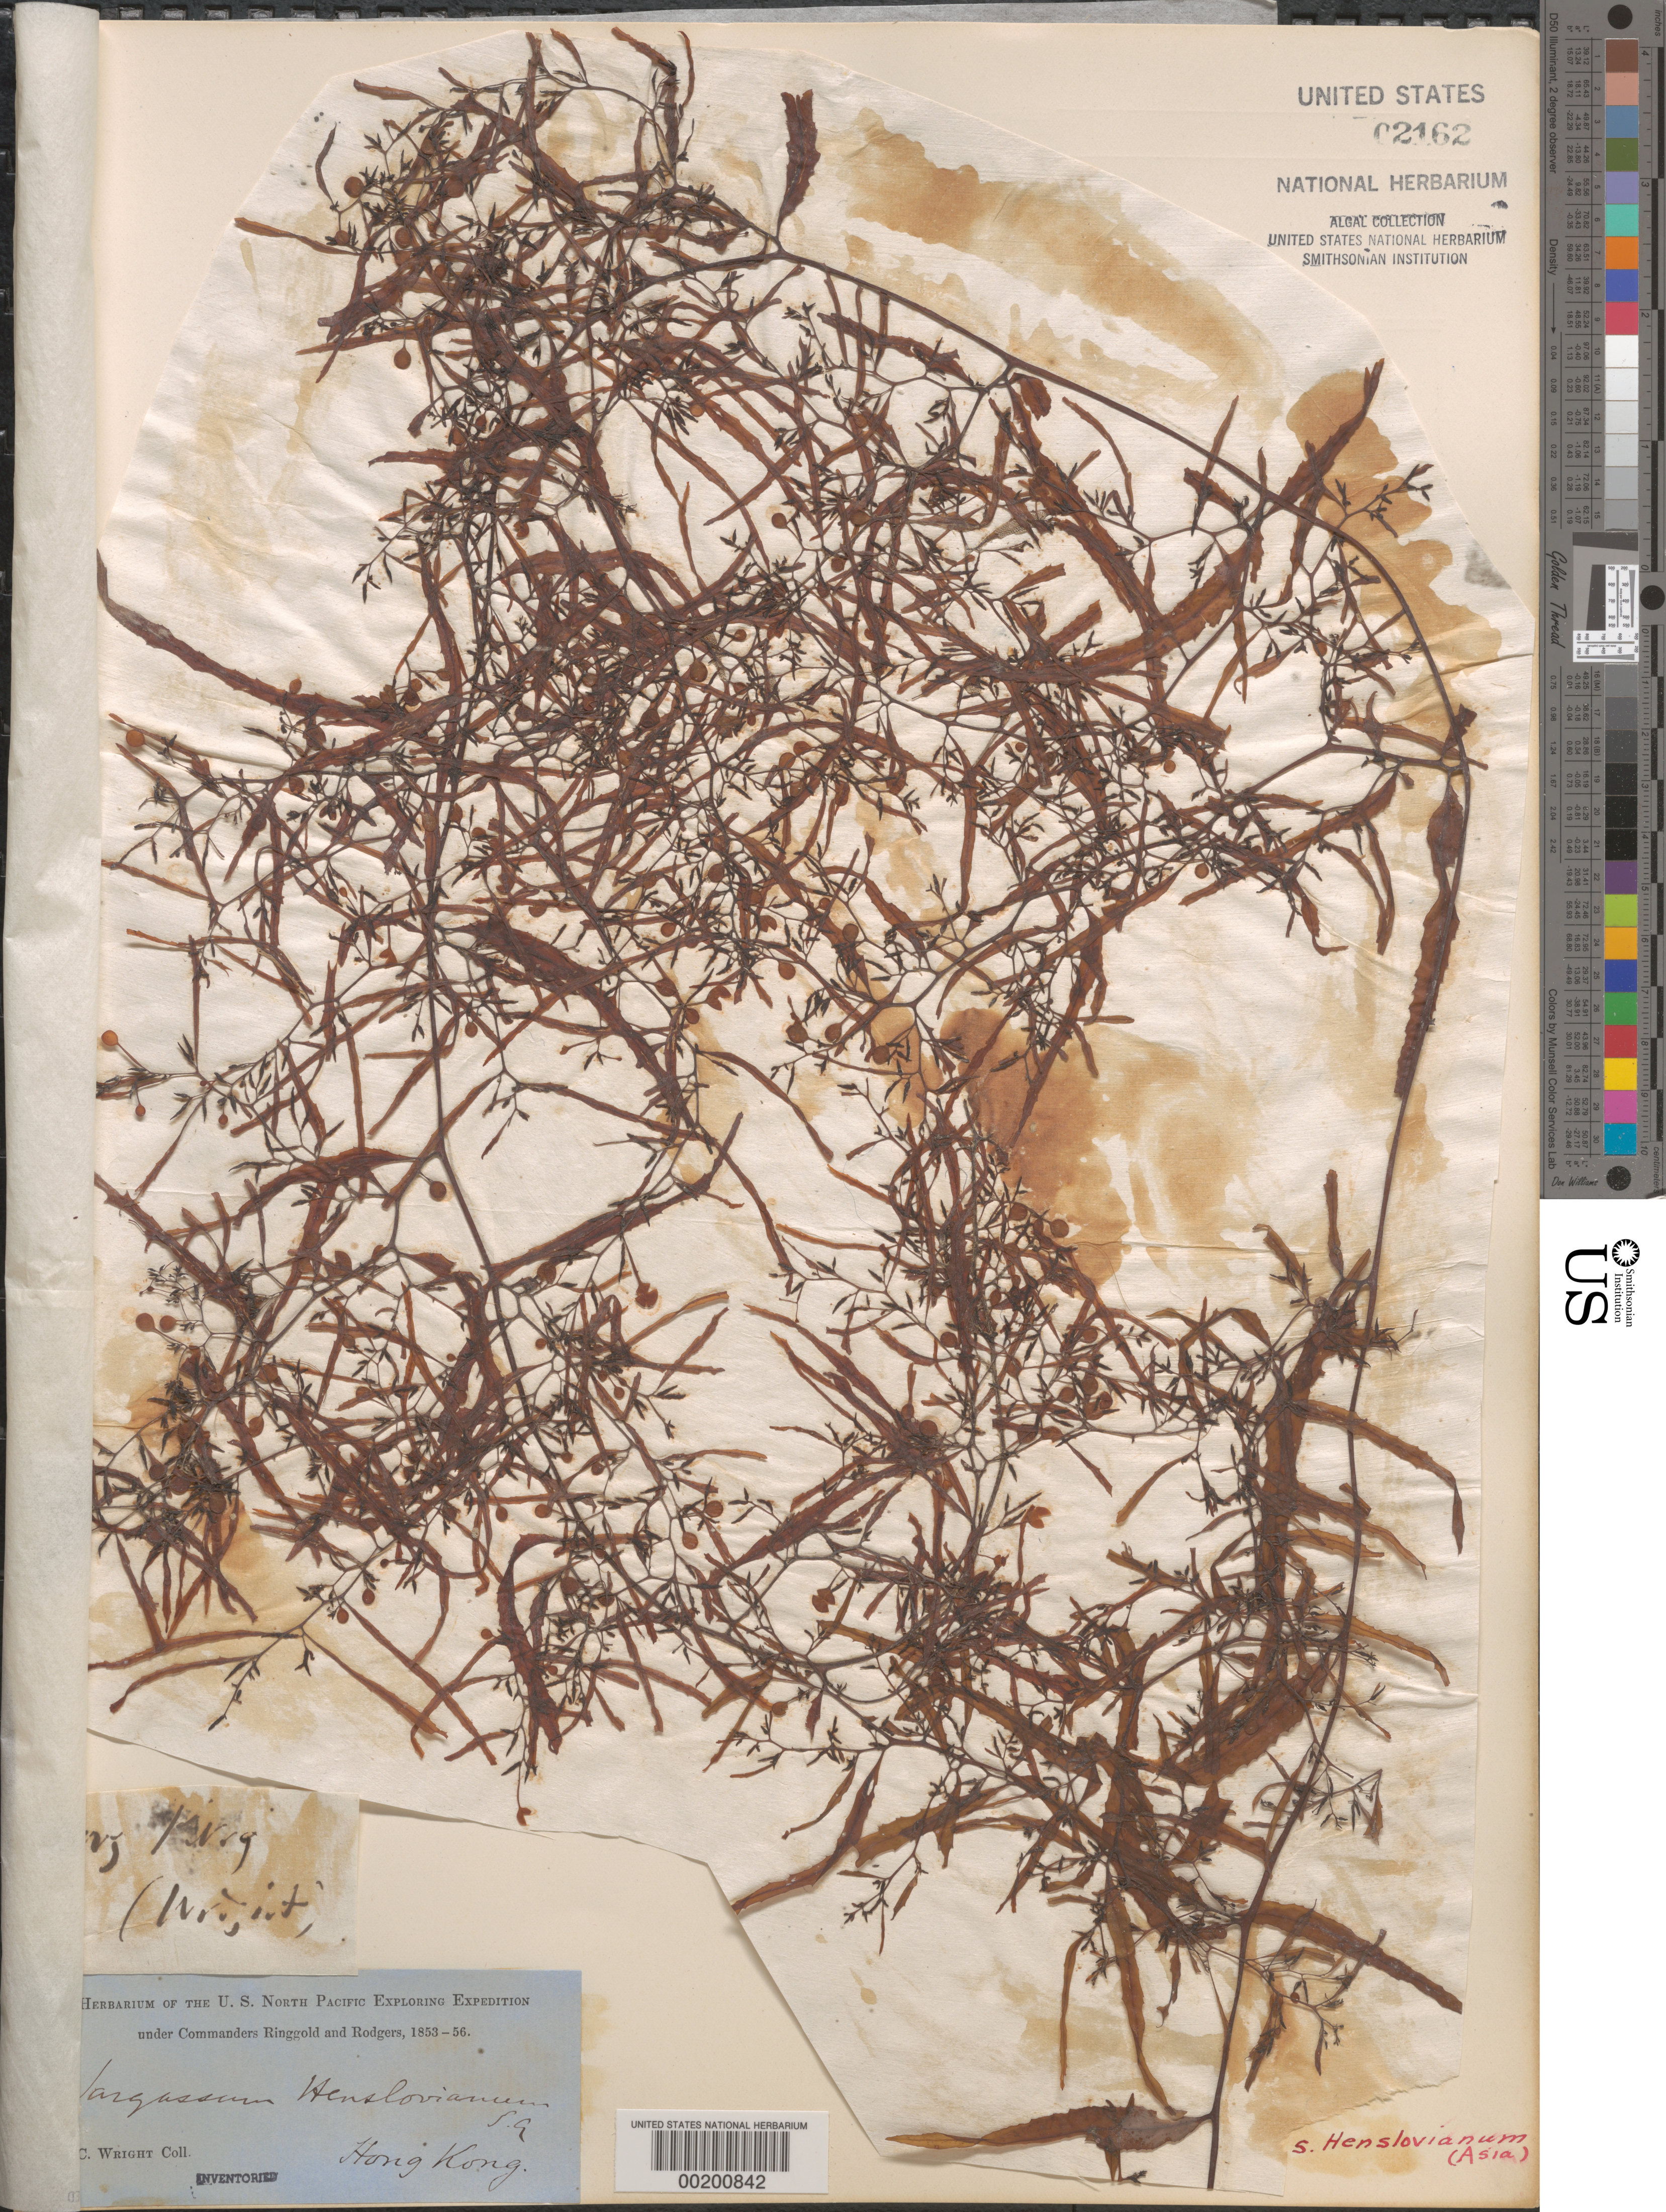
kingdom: Chromista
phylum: Ochrophyta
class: Phaeophyceae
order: Fucales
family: Sargassaceae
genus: Sargassum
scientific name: Sargassum henslowianum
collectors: C. Wright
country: China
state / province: Hong Kong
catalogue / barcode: US 2162